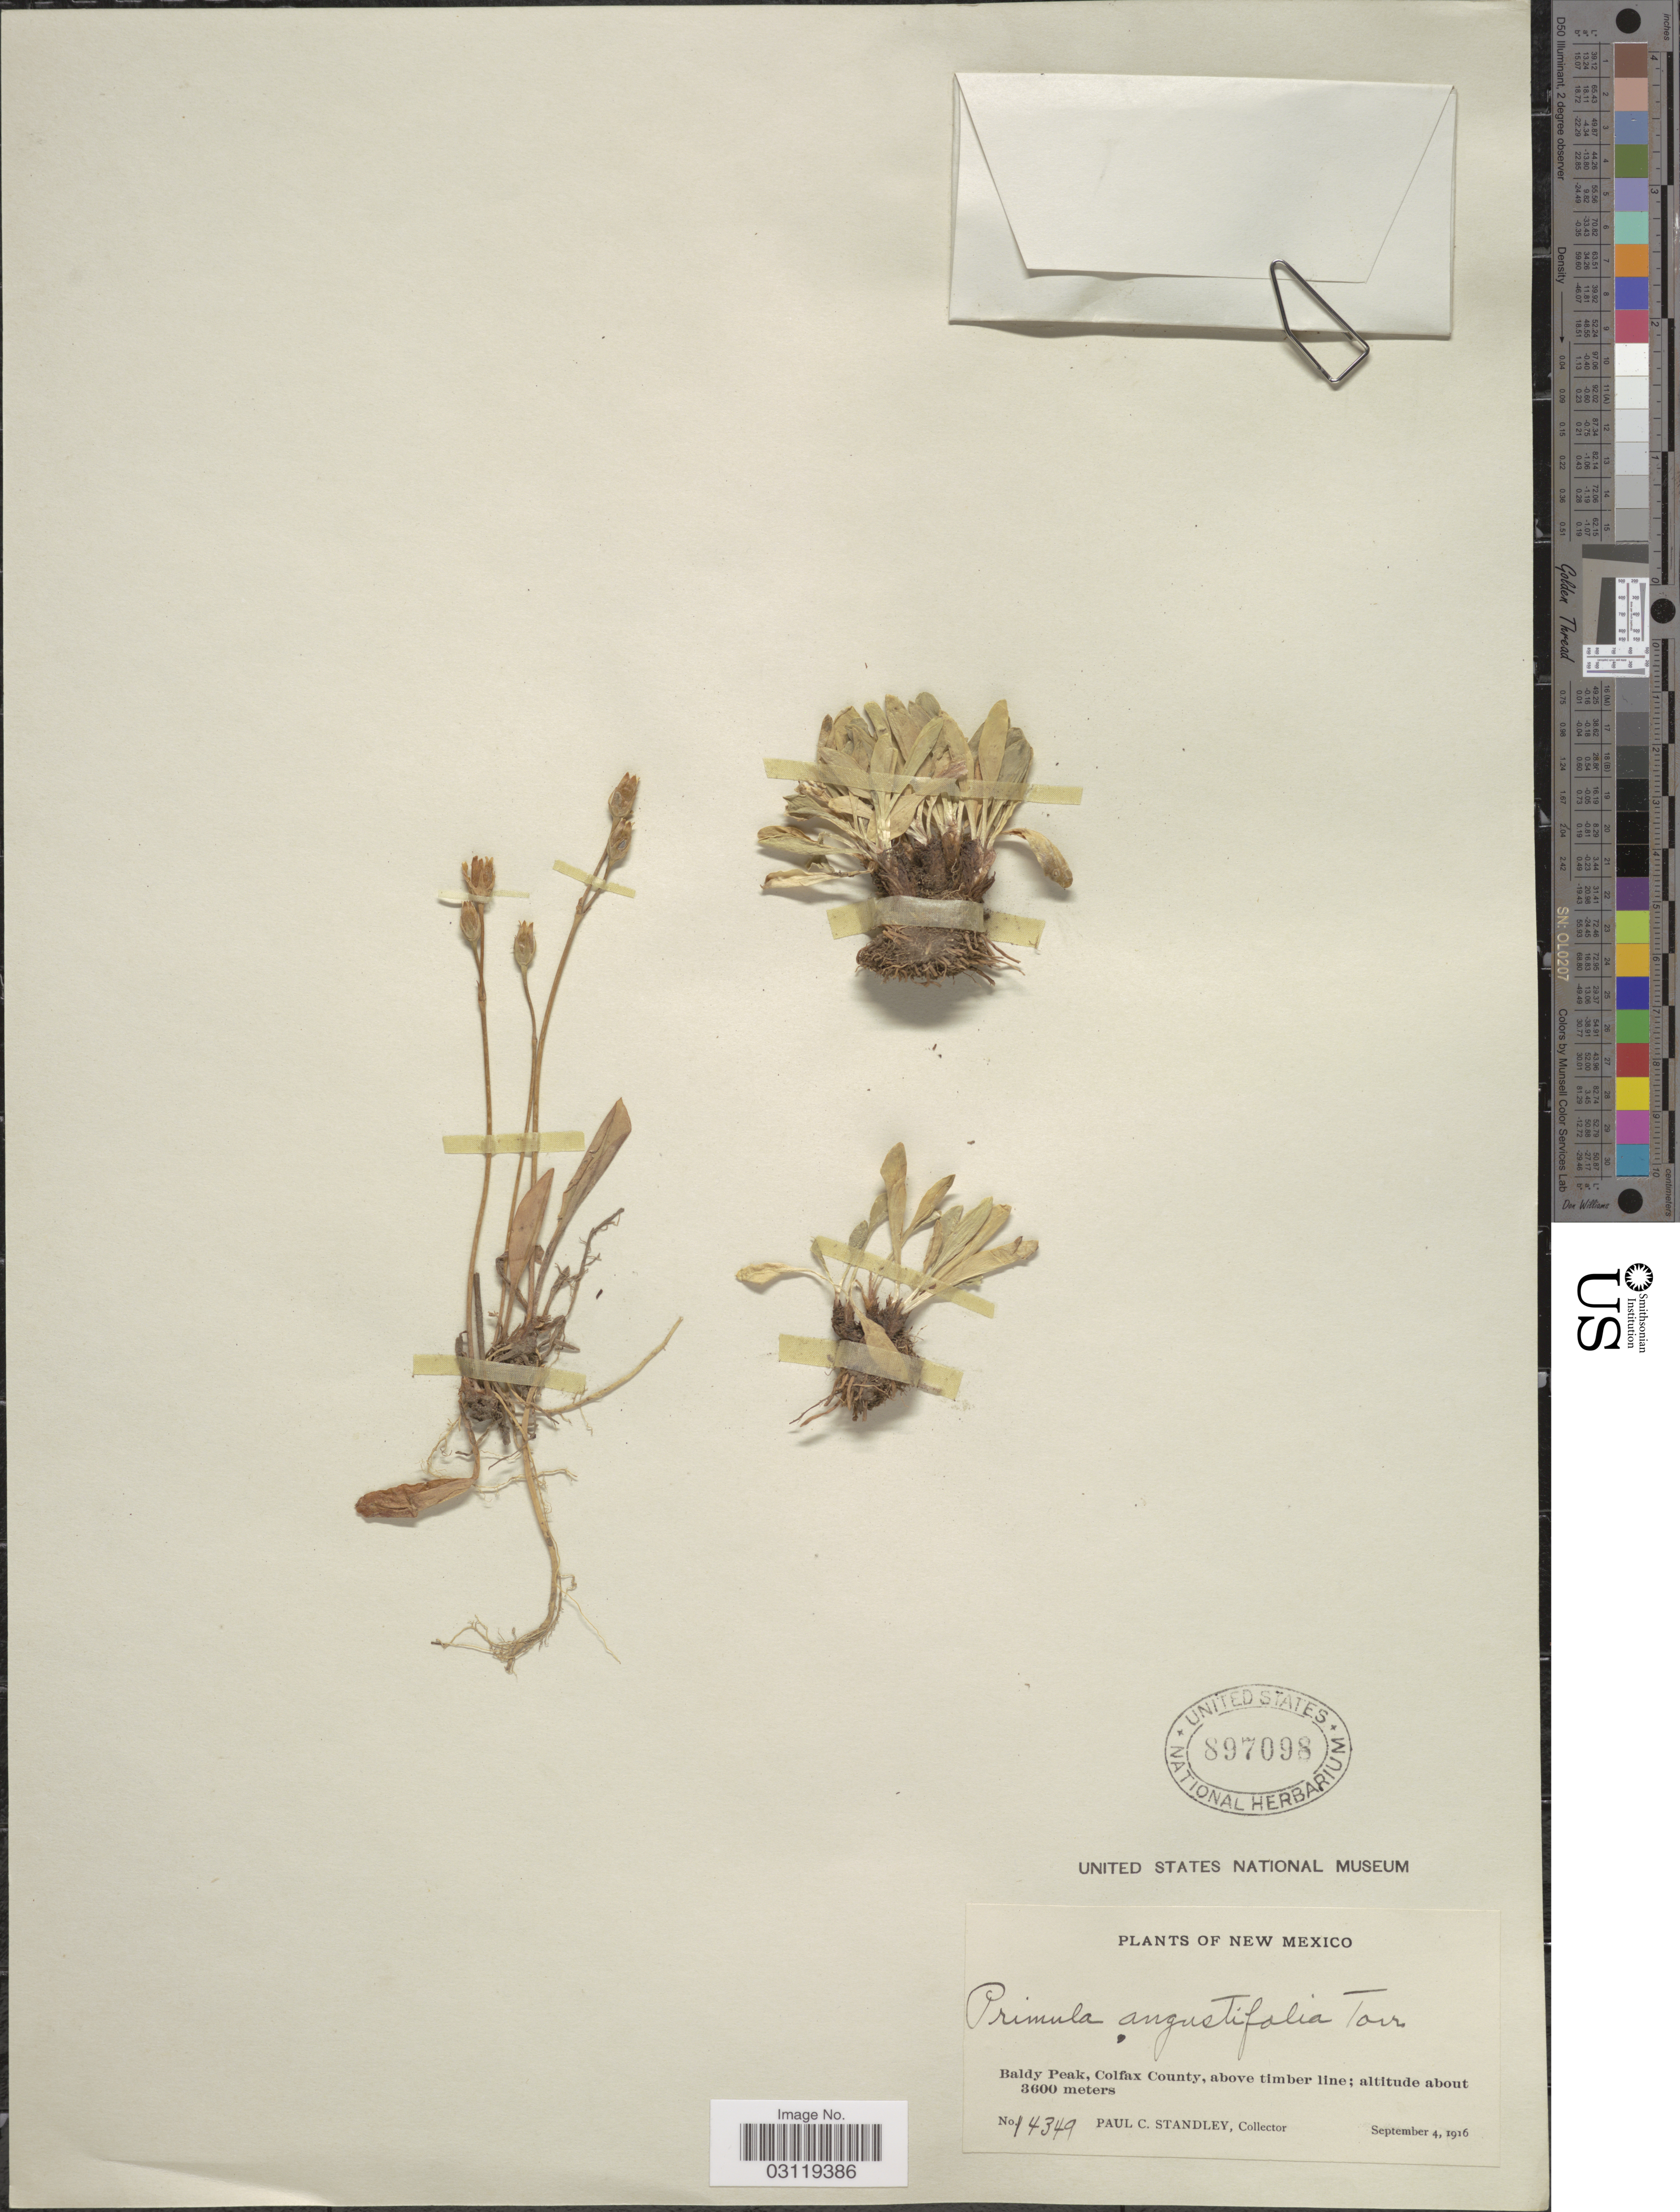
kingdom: Plantae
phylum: Tracheophyta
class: Magnoliopsida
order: Ericales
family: Primulaceae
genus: Primula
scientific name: Primula angustifolia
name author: Torr.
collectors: P. C. Standley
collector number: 14349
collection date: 1916-09-04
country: United States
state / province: New Mexico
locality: Baldy Peak, Colfax County, above timber line.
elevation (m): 3600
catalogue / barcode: US 897098